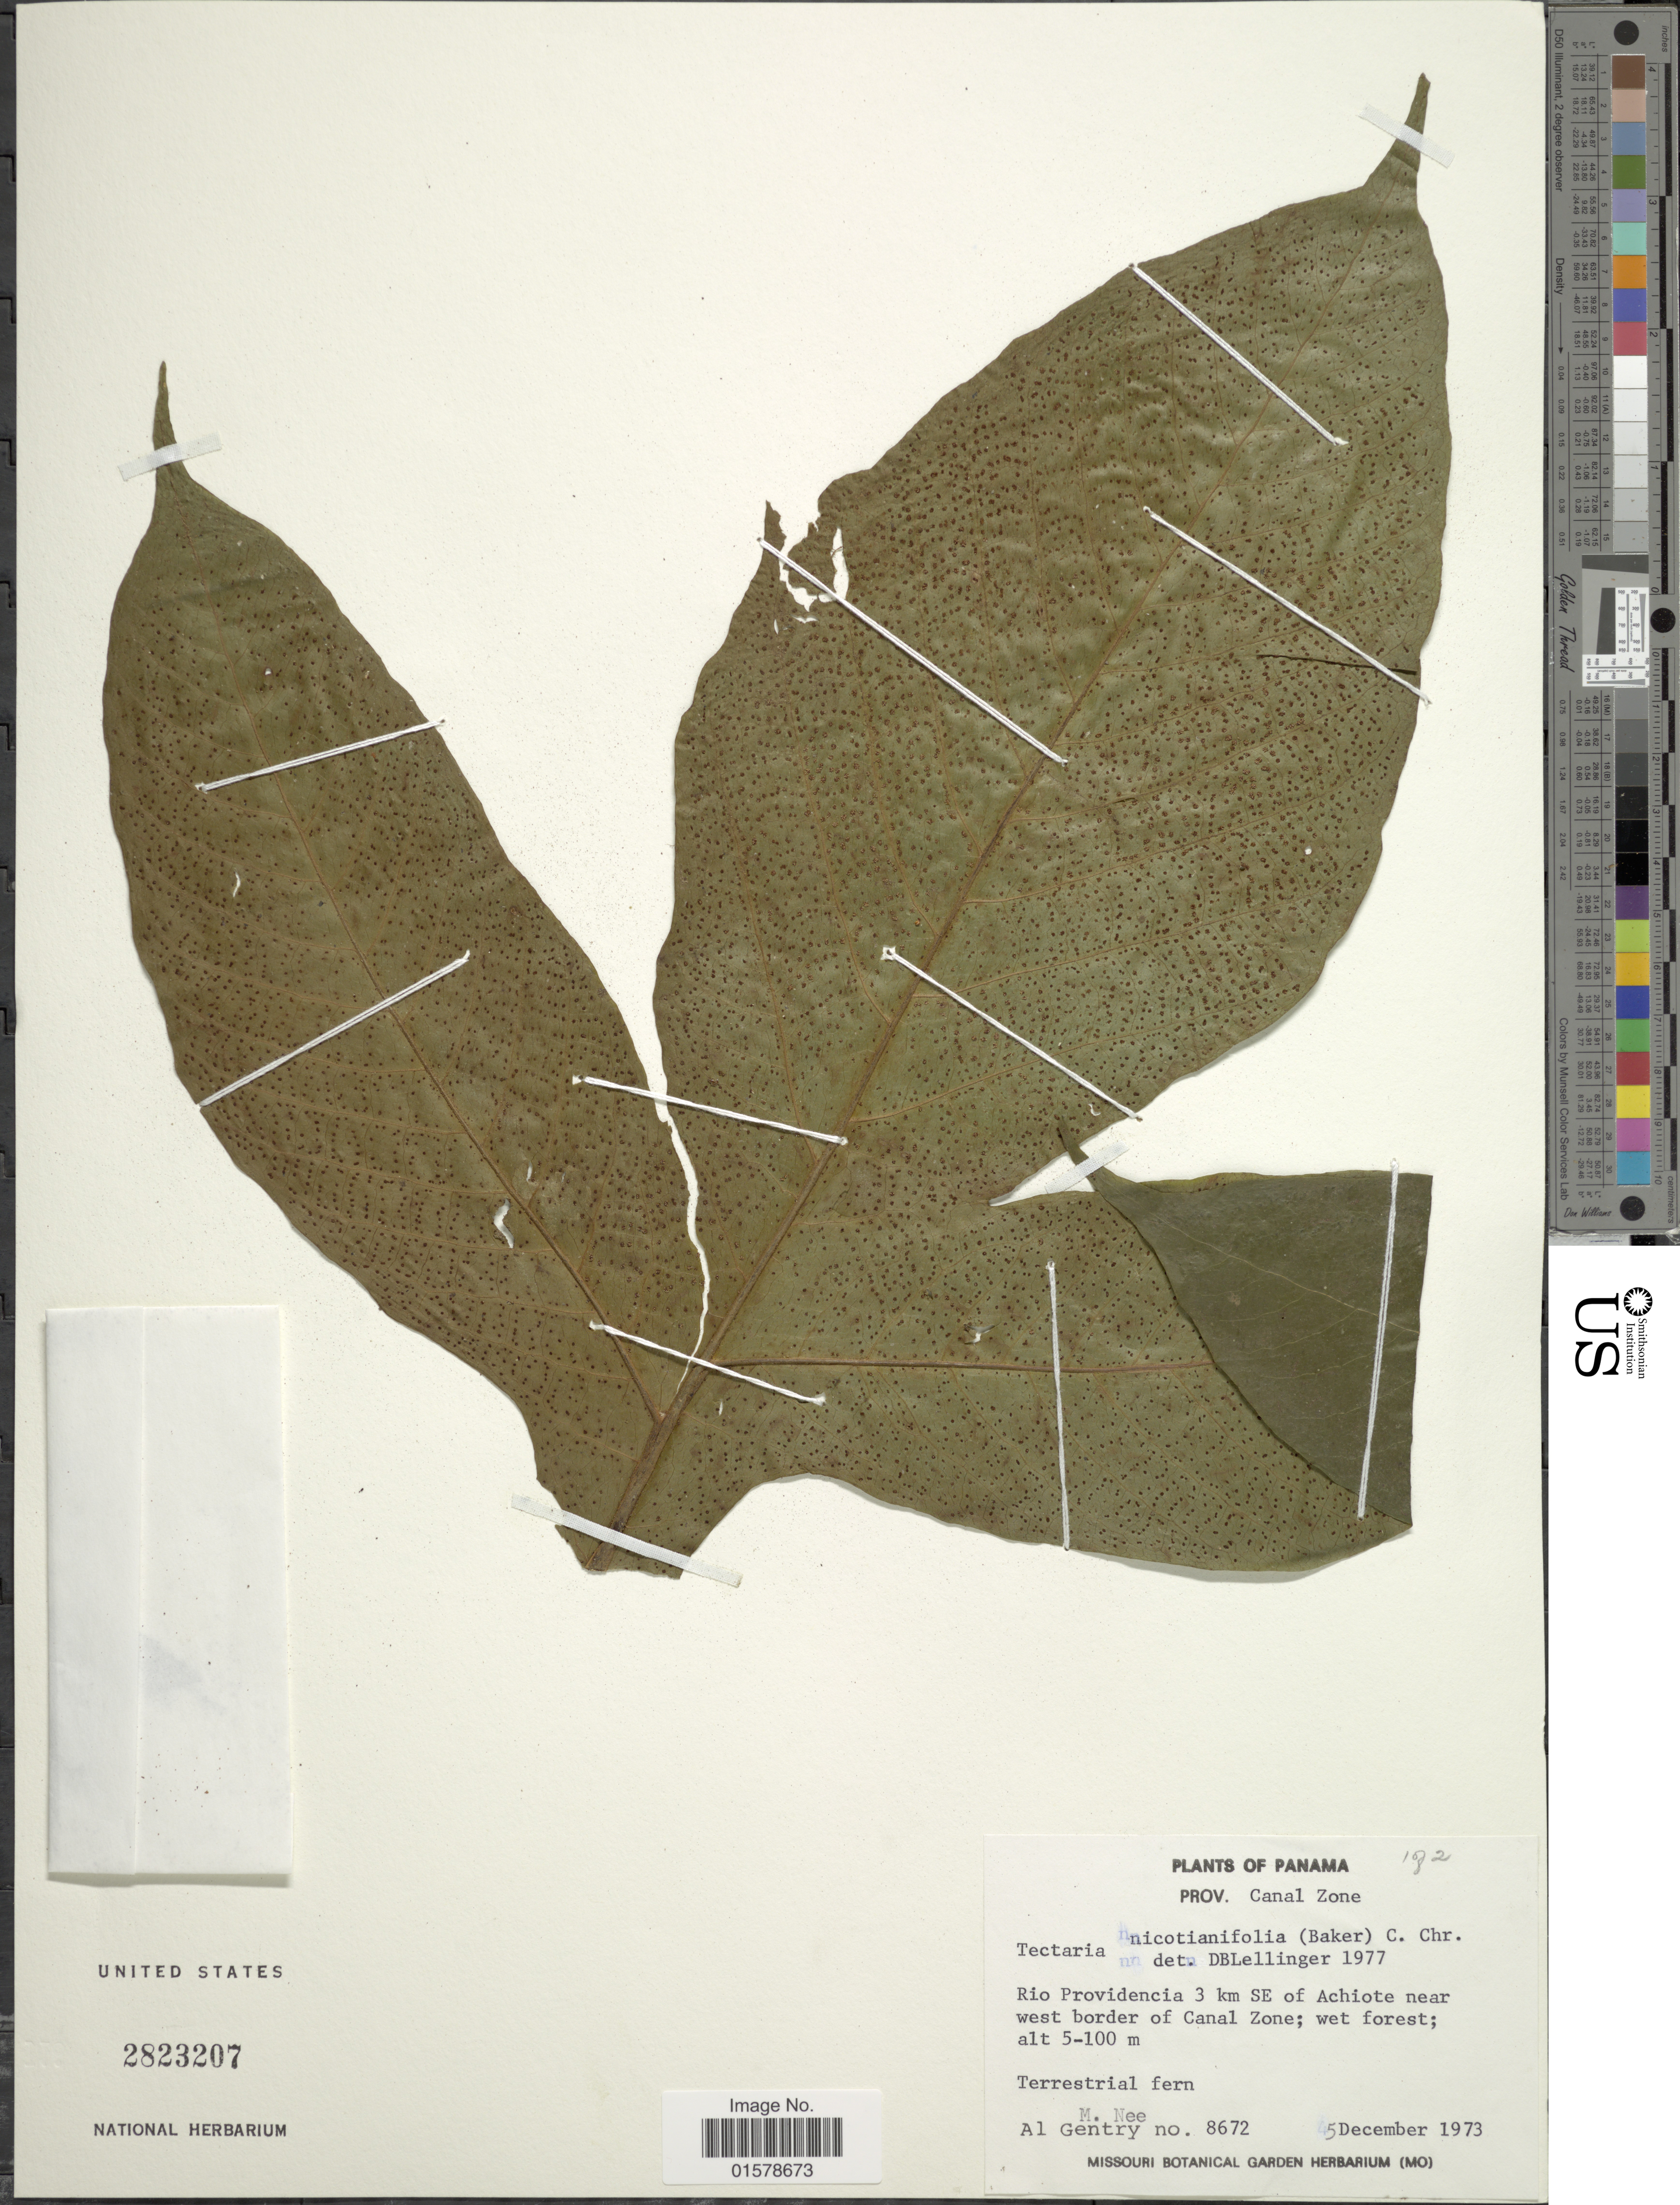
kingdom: Plantae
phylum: Tracheophyta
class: Polypodiopsida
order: Polypodiales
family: Tectariaceae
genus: Tectaria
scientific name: Tectaria nicotianifolia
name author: (Baker) C. Chr.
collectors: M. Nee & A. H. Gentry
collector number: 8672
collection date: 1973-12-05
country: Panama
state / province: Colón / Panamá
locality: Canal Zone, Rio Providencia 3 km SE of Achiote near west border of Canal Zone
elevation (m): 5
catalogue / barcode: US 2823207